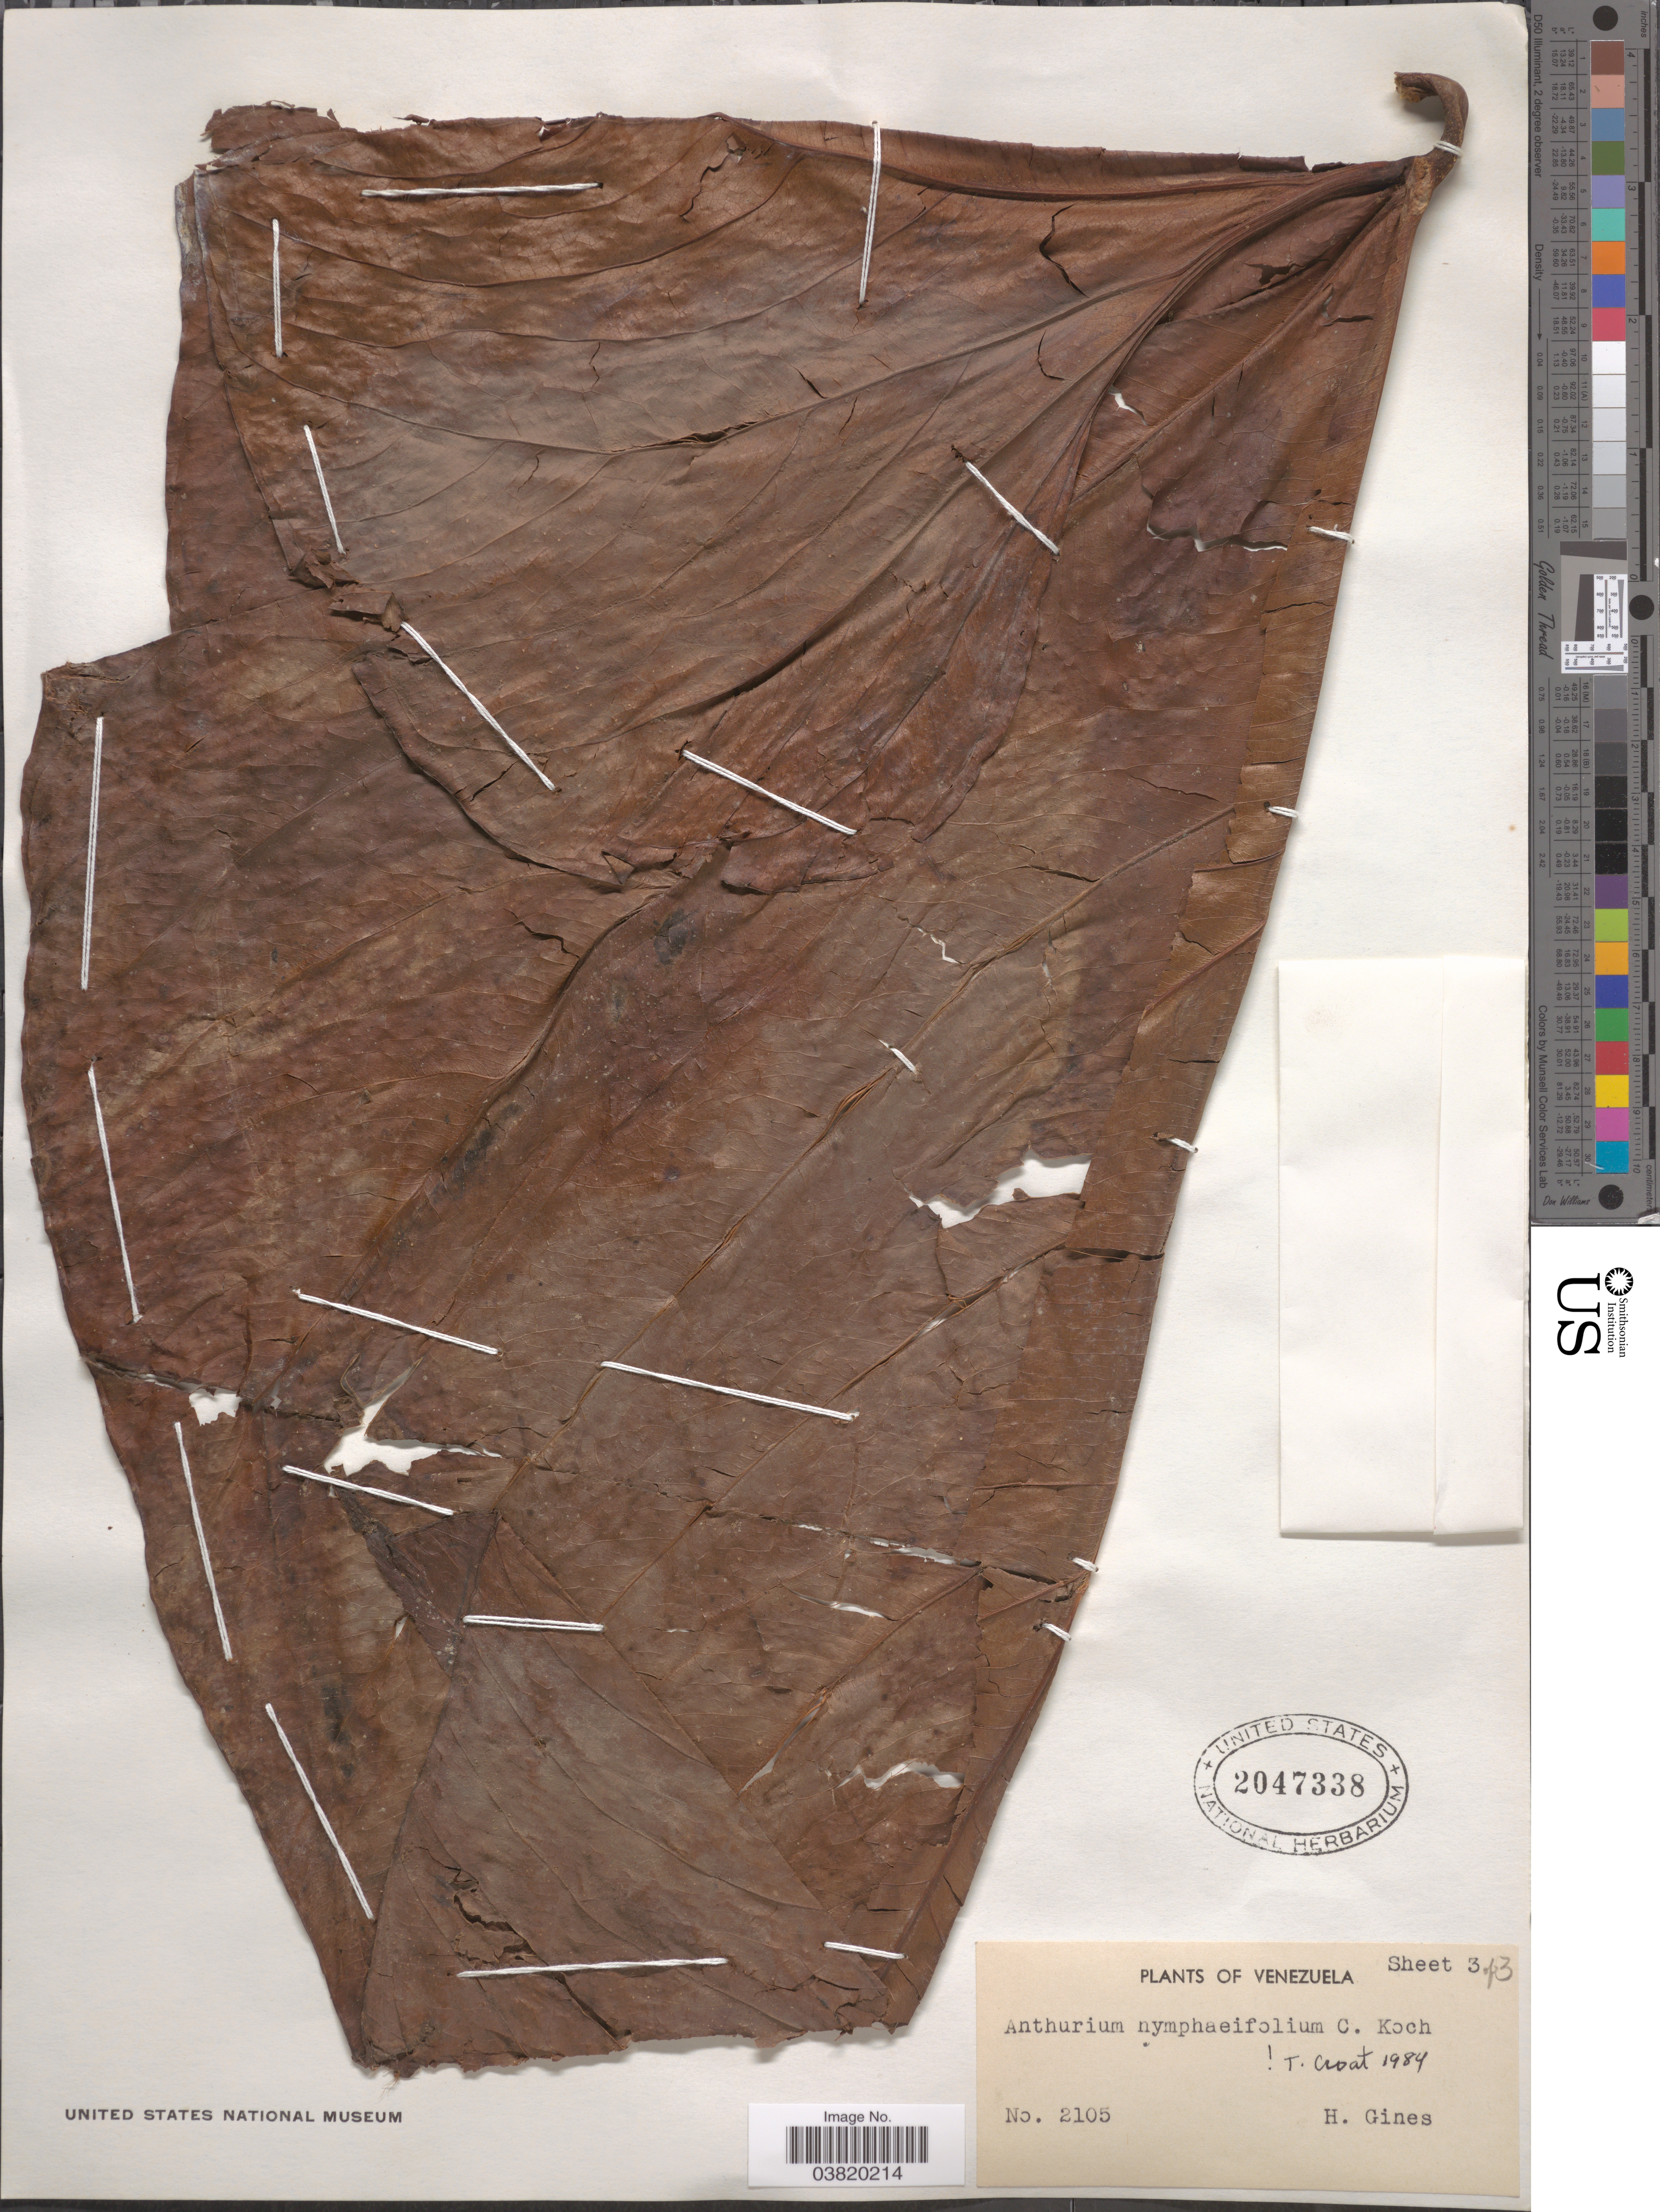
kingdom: Plantae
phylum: Tracheophyta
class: Liliopsida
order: Alismatales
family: Araceae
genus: Anthurium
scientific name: Anthurium nymphaeifolium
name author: K. Koch & C.D. Bouché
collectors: H. Gines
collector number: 2105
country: Venezuela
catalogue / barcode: US 2047338